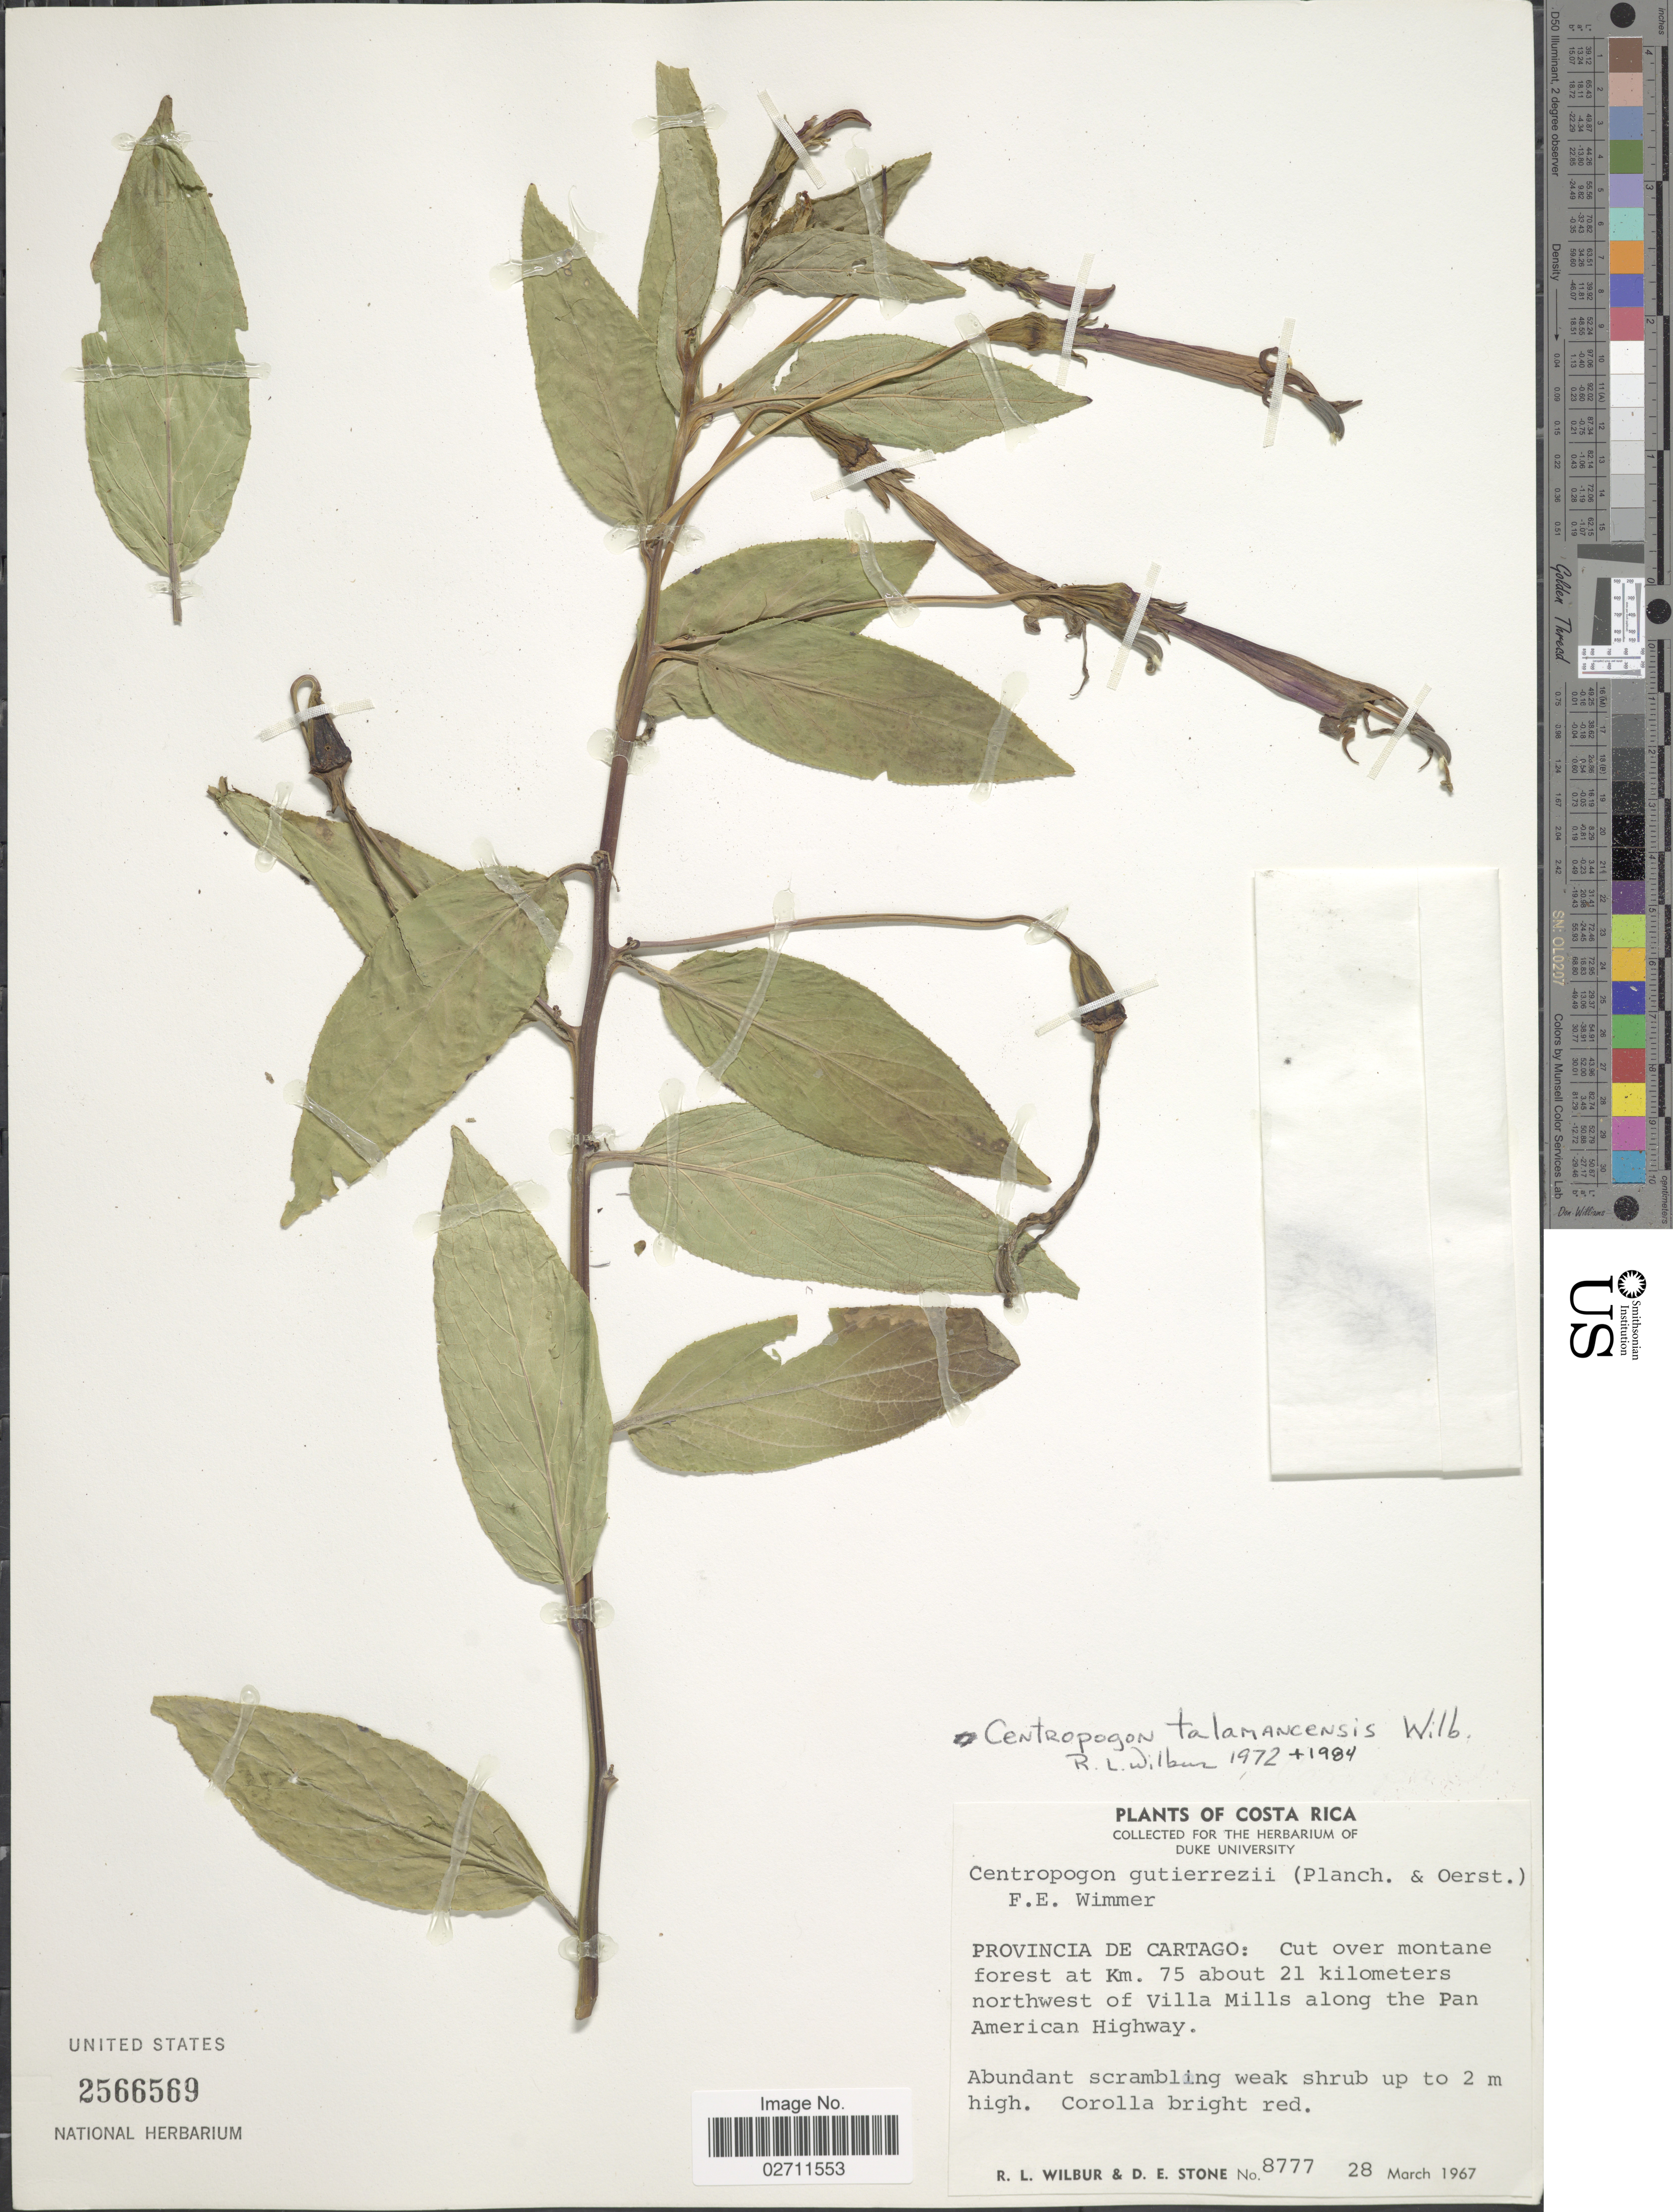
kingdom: Plantae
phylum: Tracheophyta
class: Magnoliopsida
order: Asterales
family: Campanulaceae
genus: Centropogon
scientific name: Centropogon talamancensis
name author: Wilbur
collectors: R. L. Wilbur & D. E. Stone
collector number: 8777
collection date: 1967-03-28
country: Costa Rica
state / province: Cartago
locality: Cut over montane forest at Km. 75 about 21 kilometers northwest of Villa Mills along the Pan American Highway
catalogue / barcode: US 2566569